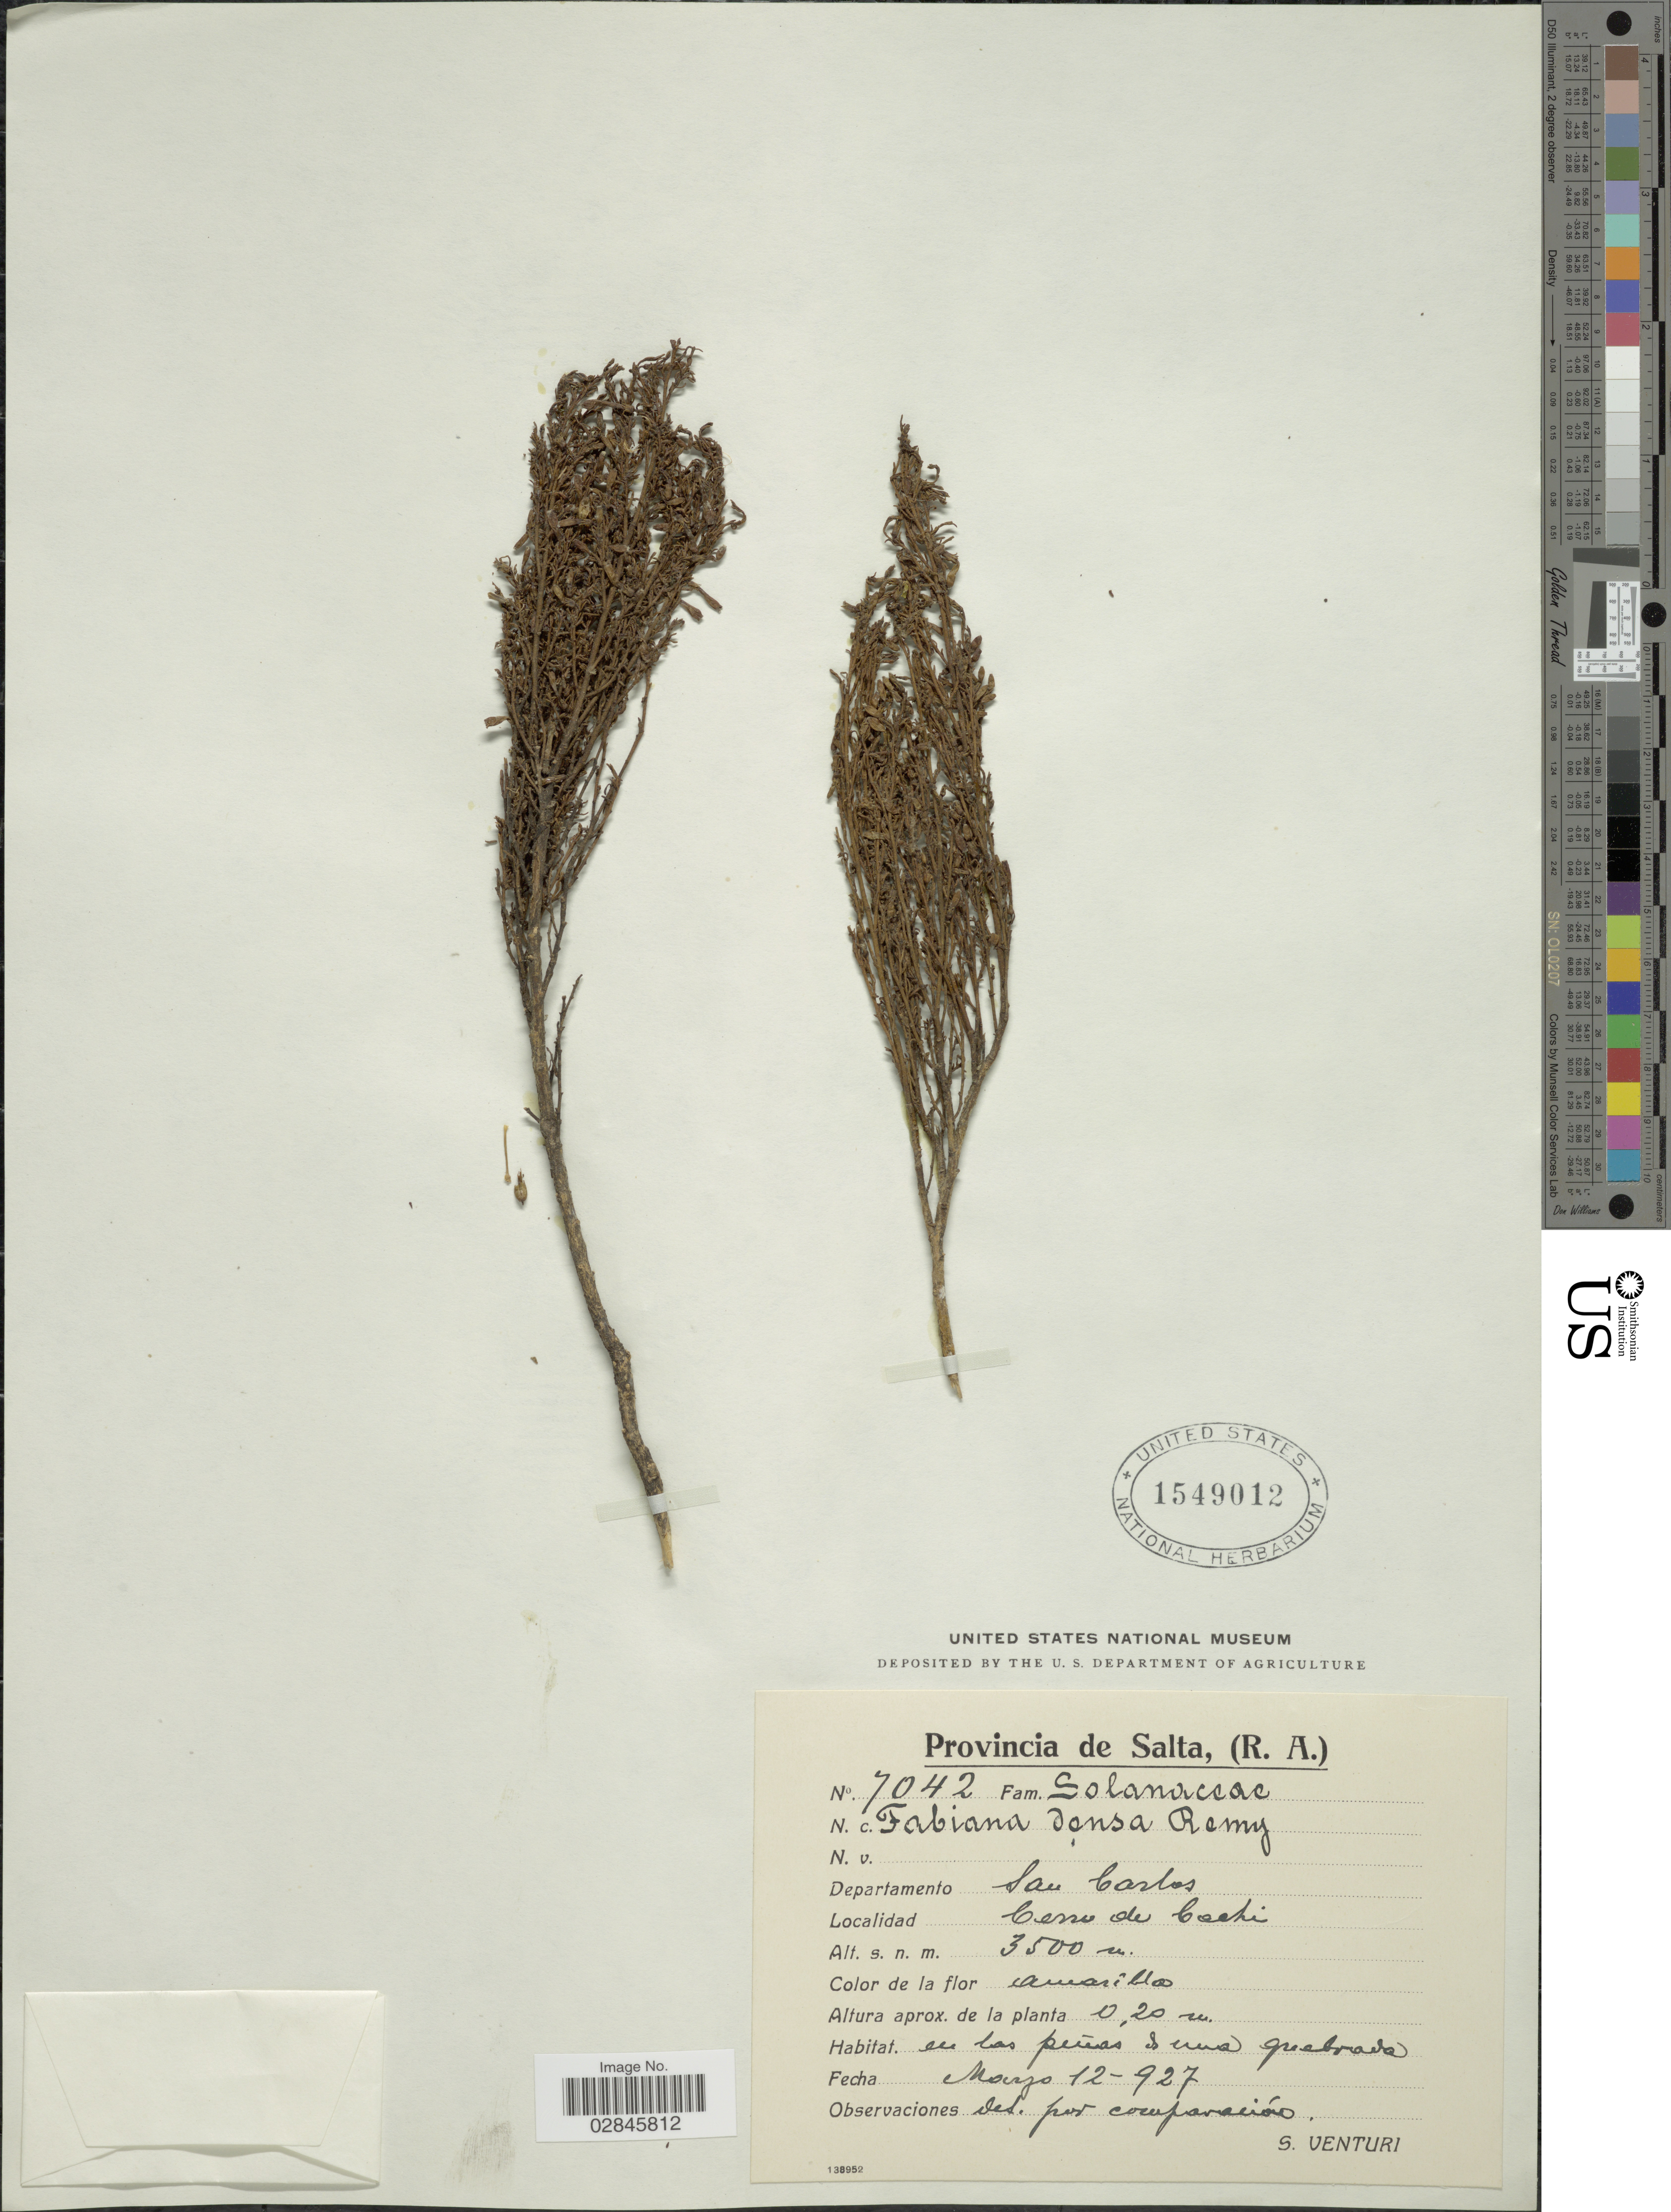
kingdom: Plantae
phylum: Tracheophyta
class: Magnoliopsida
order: Solanales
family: Solanaceae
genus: Fabiana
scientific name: Fabiana densa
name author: Remy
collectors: S. Venturi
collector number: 7042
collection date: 1927-03-12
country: Argentina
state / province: Salta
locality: Departamento San Carlos. Cerro de Cachi.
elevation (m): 3500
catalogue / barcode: US 1549012